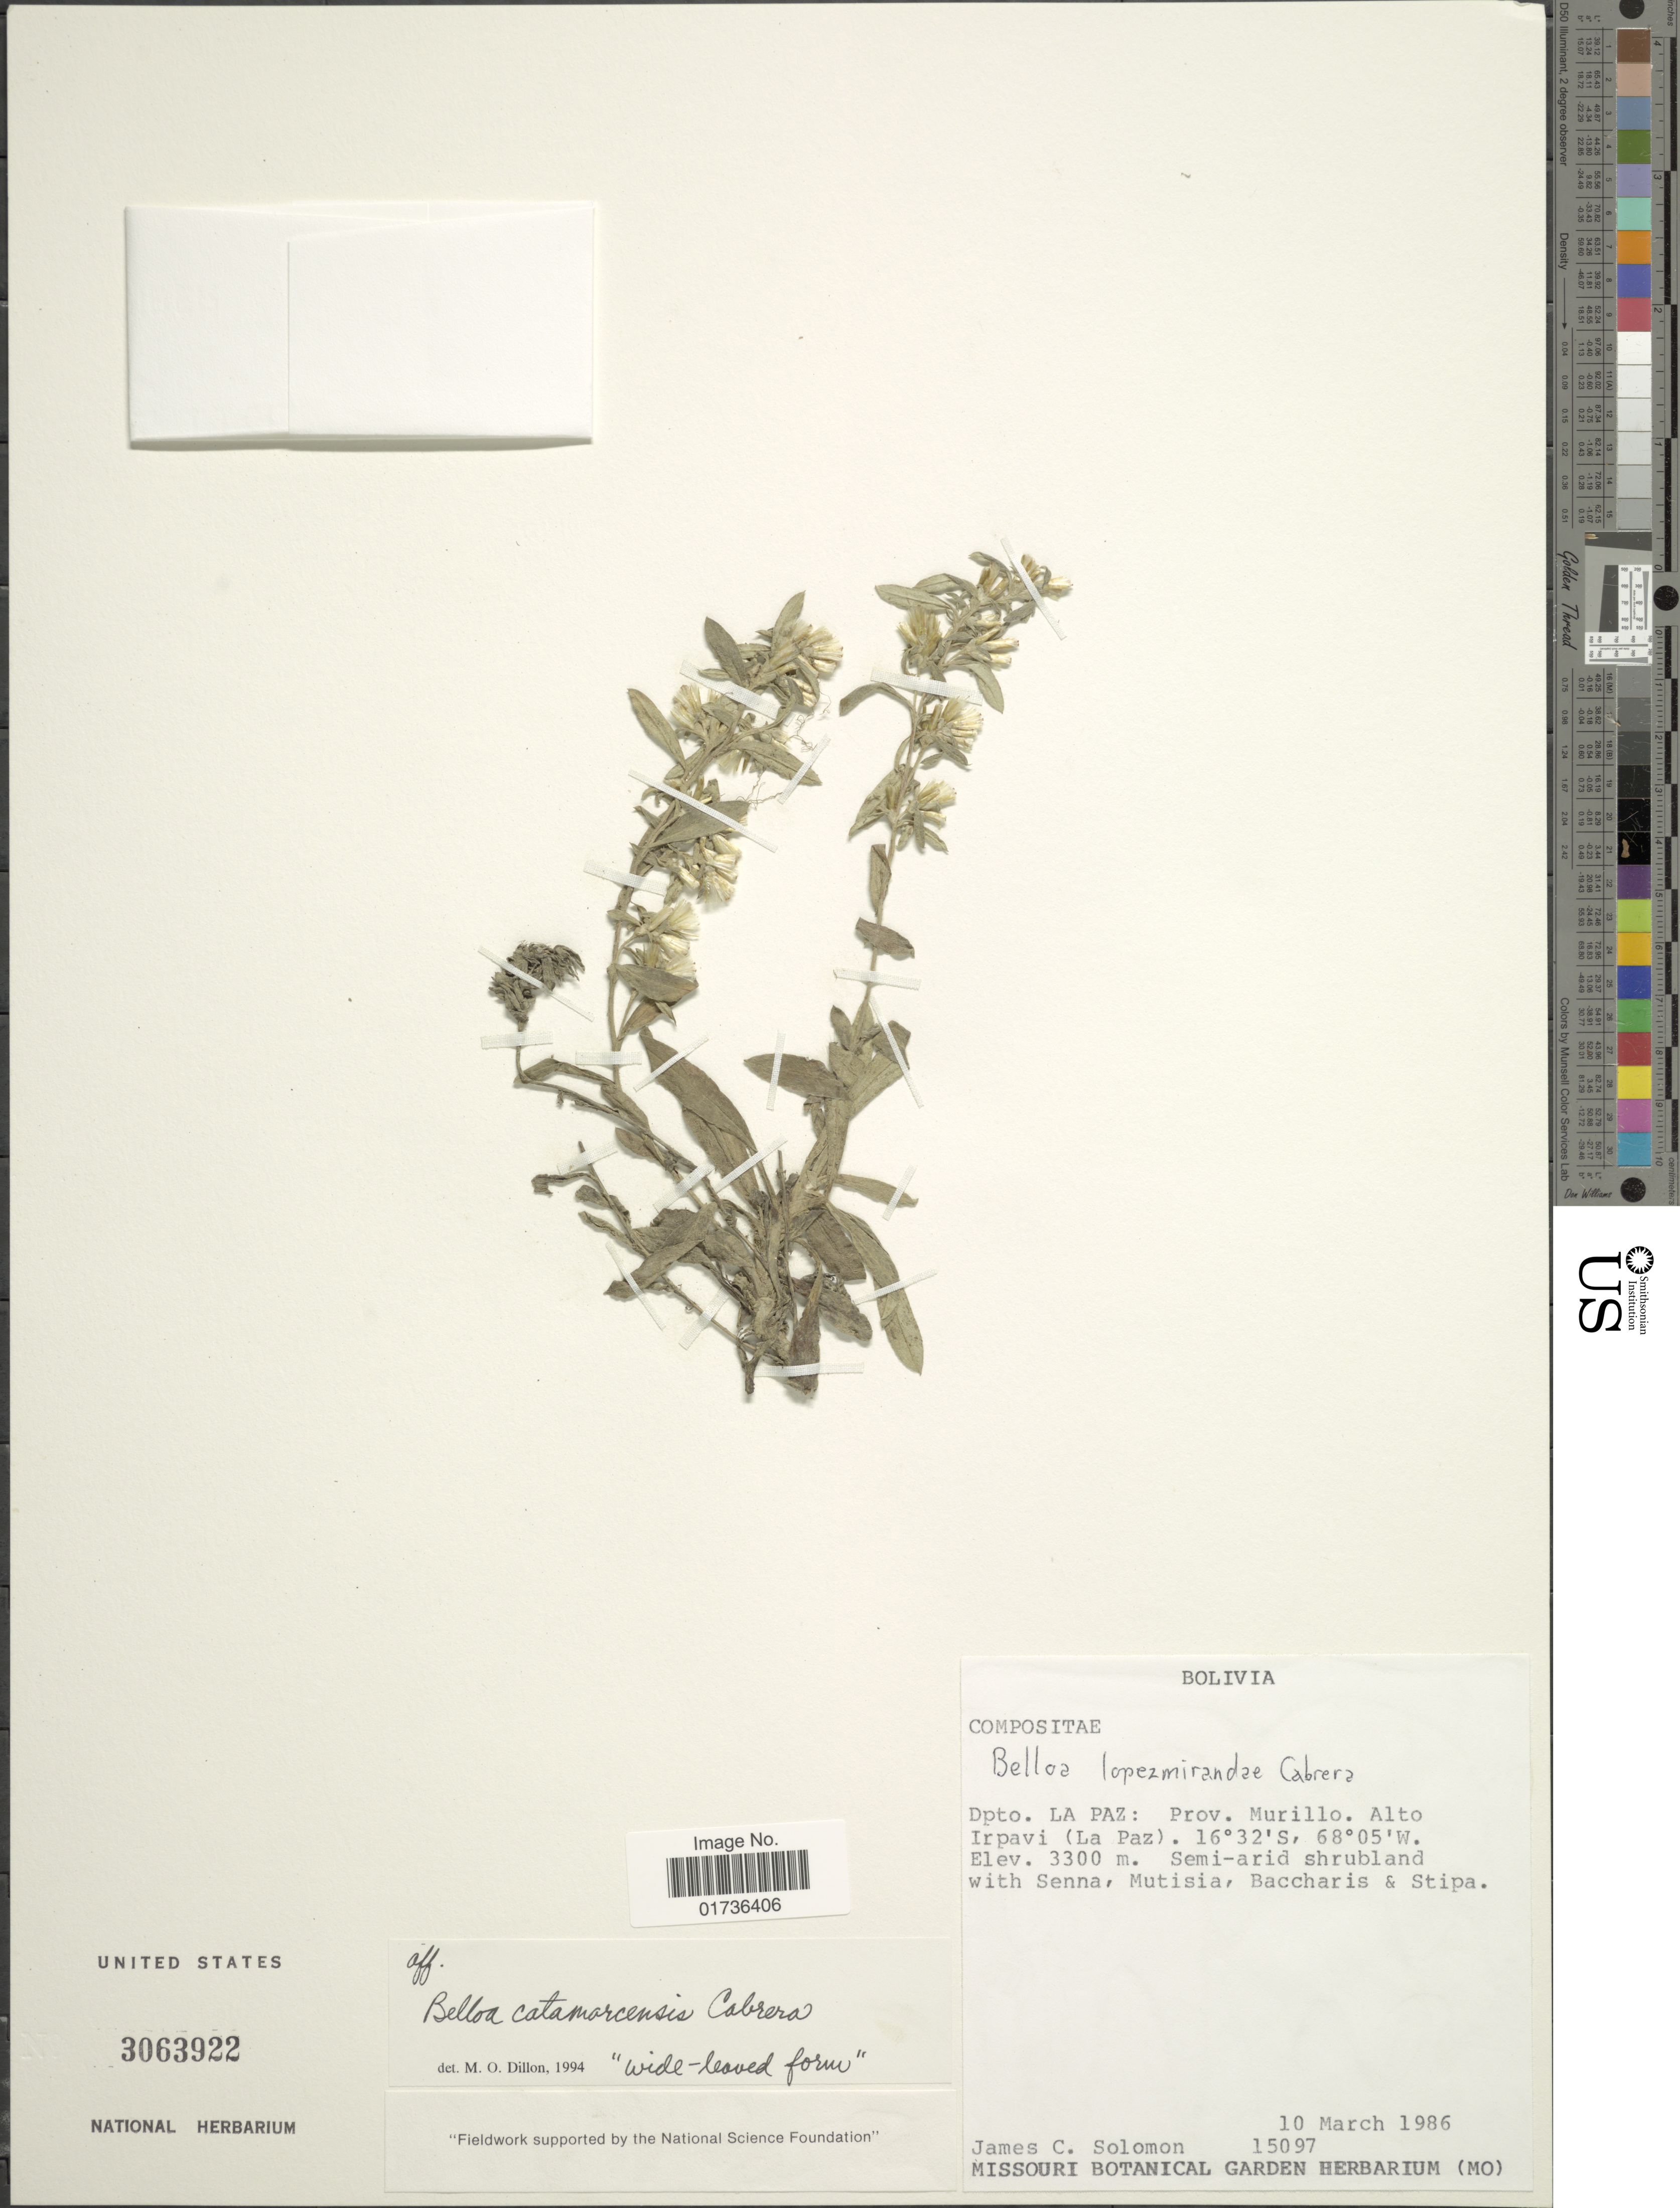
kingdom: Plantae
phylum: Tracheophyta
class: Magnoliopsida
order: Asterales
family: Asteraceae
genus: Belloa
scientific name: Belloa catamarcensis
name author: Cabrera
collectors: J. C. Solomon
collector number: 15097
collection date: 1986-03-10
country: Bolivia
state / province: La Paz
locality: Dpto La Paz: Prov. Murillo. Alto Irpavi (La Paz)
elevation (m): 3300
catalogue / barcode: US 3063922